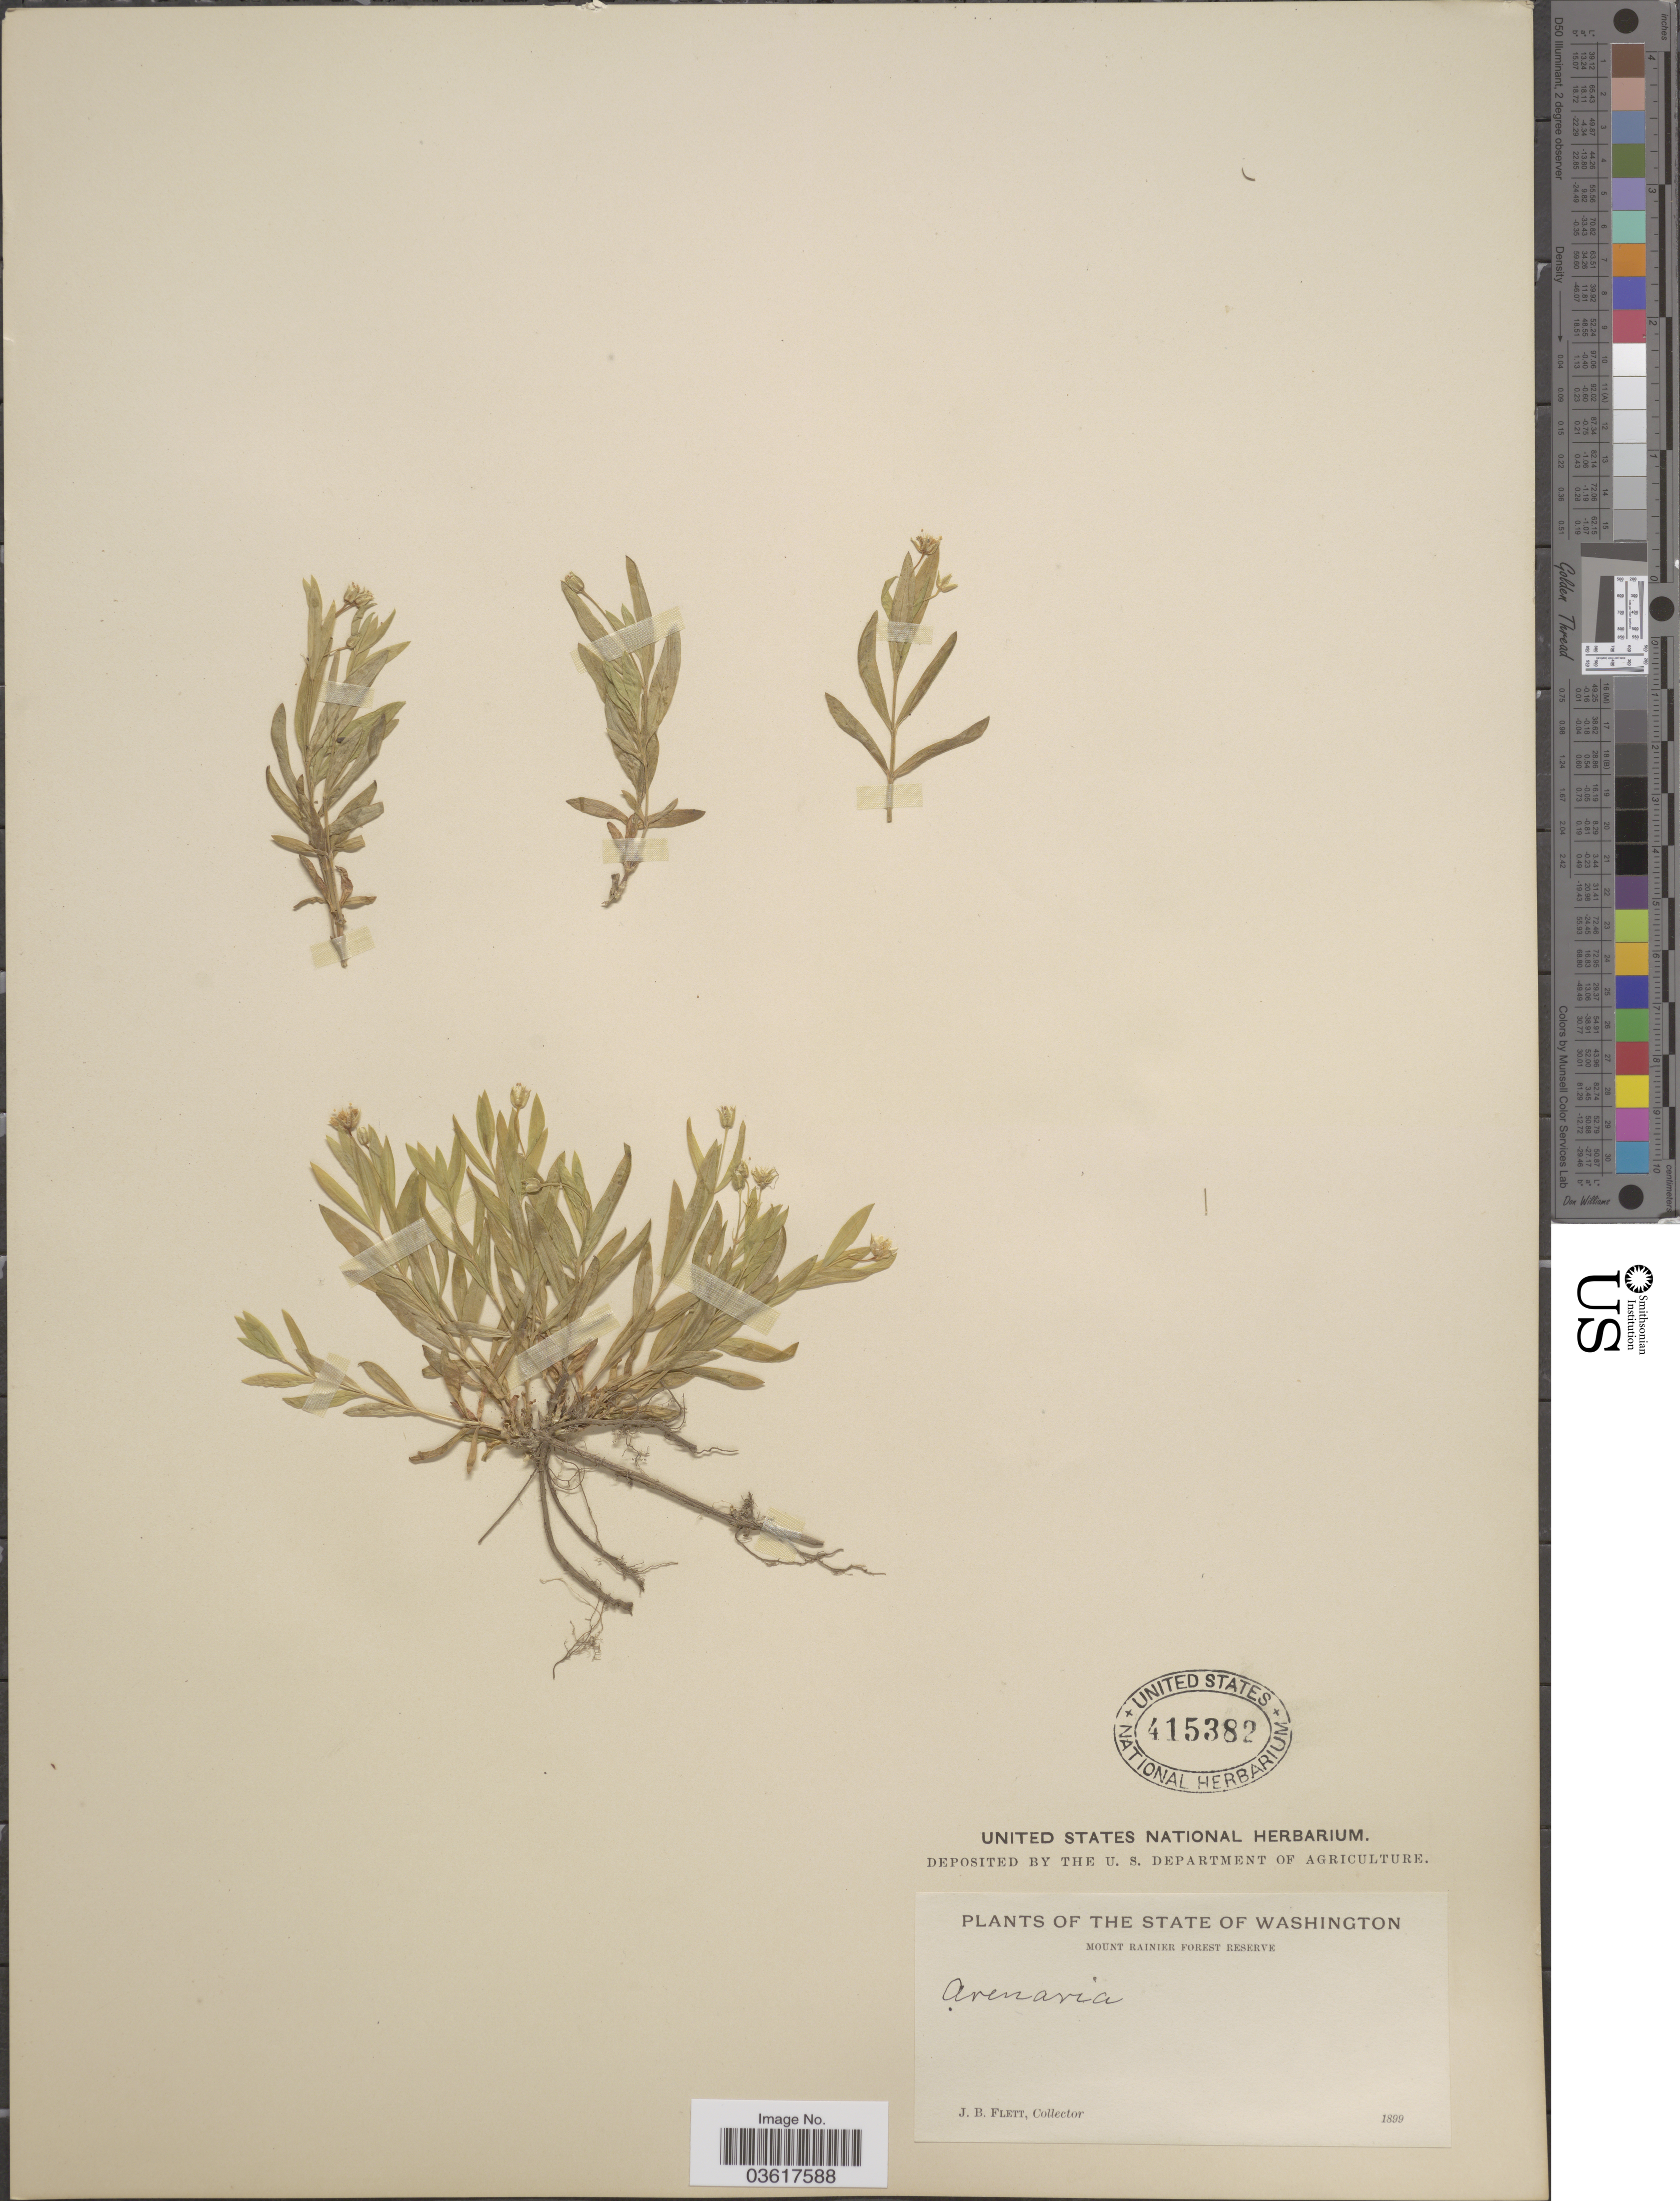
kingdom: Plantae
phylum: Tracheophyta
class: Magnoliopsida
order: Caryophyllales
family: Caryophyllaceae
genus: Moehringia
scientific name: Moehringia macrophylla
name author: (Hook.) Fenzl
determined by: Strong, Mark T., (BOT), Smithsonian Institution - National Museum of Natural History (UNITED STATES)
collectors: J. Flett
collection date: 1899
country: United States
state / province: Washington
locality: Mount Rainier Forest Reserve.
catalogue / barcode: US 415382